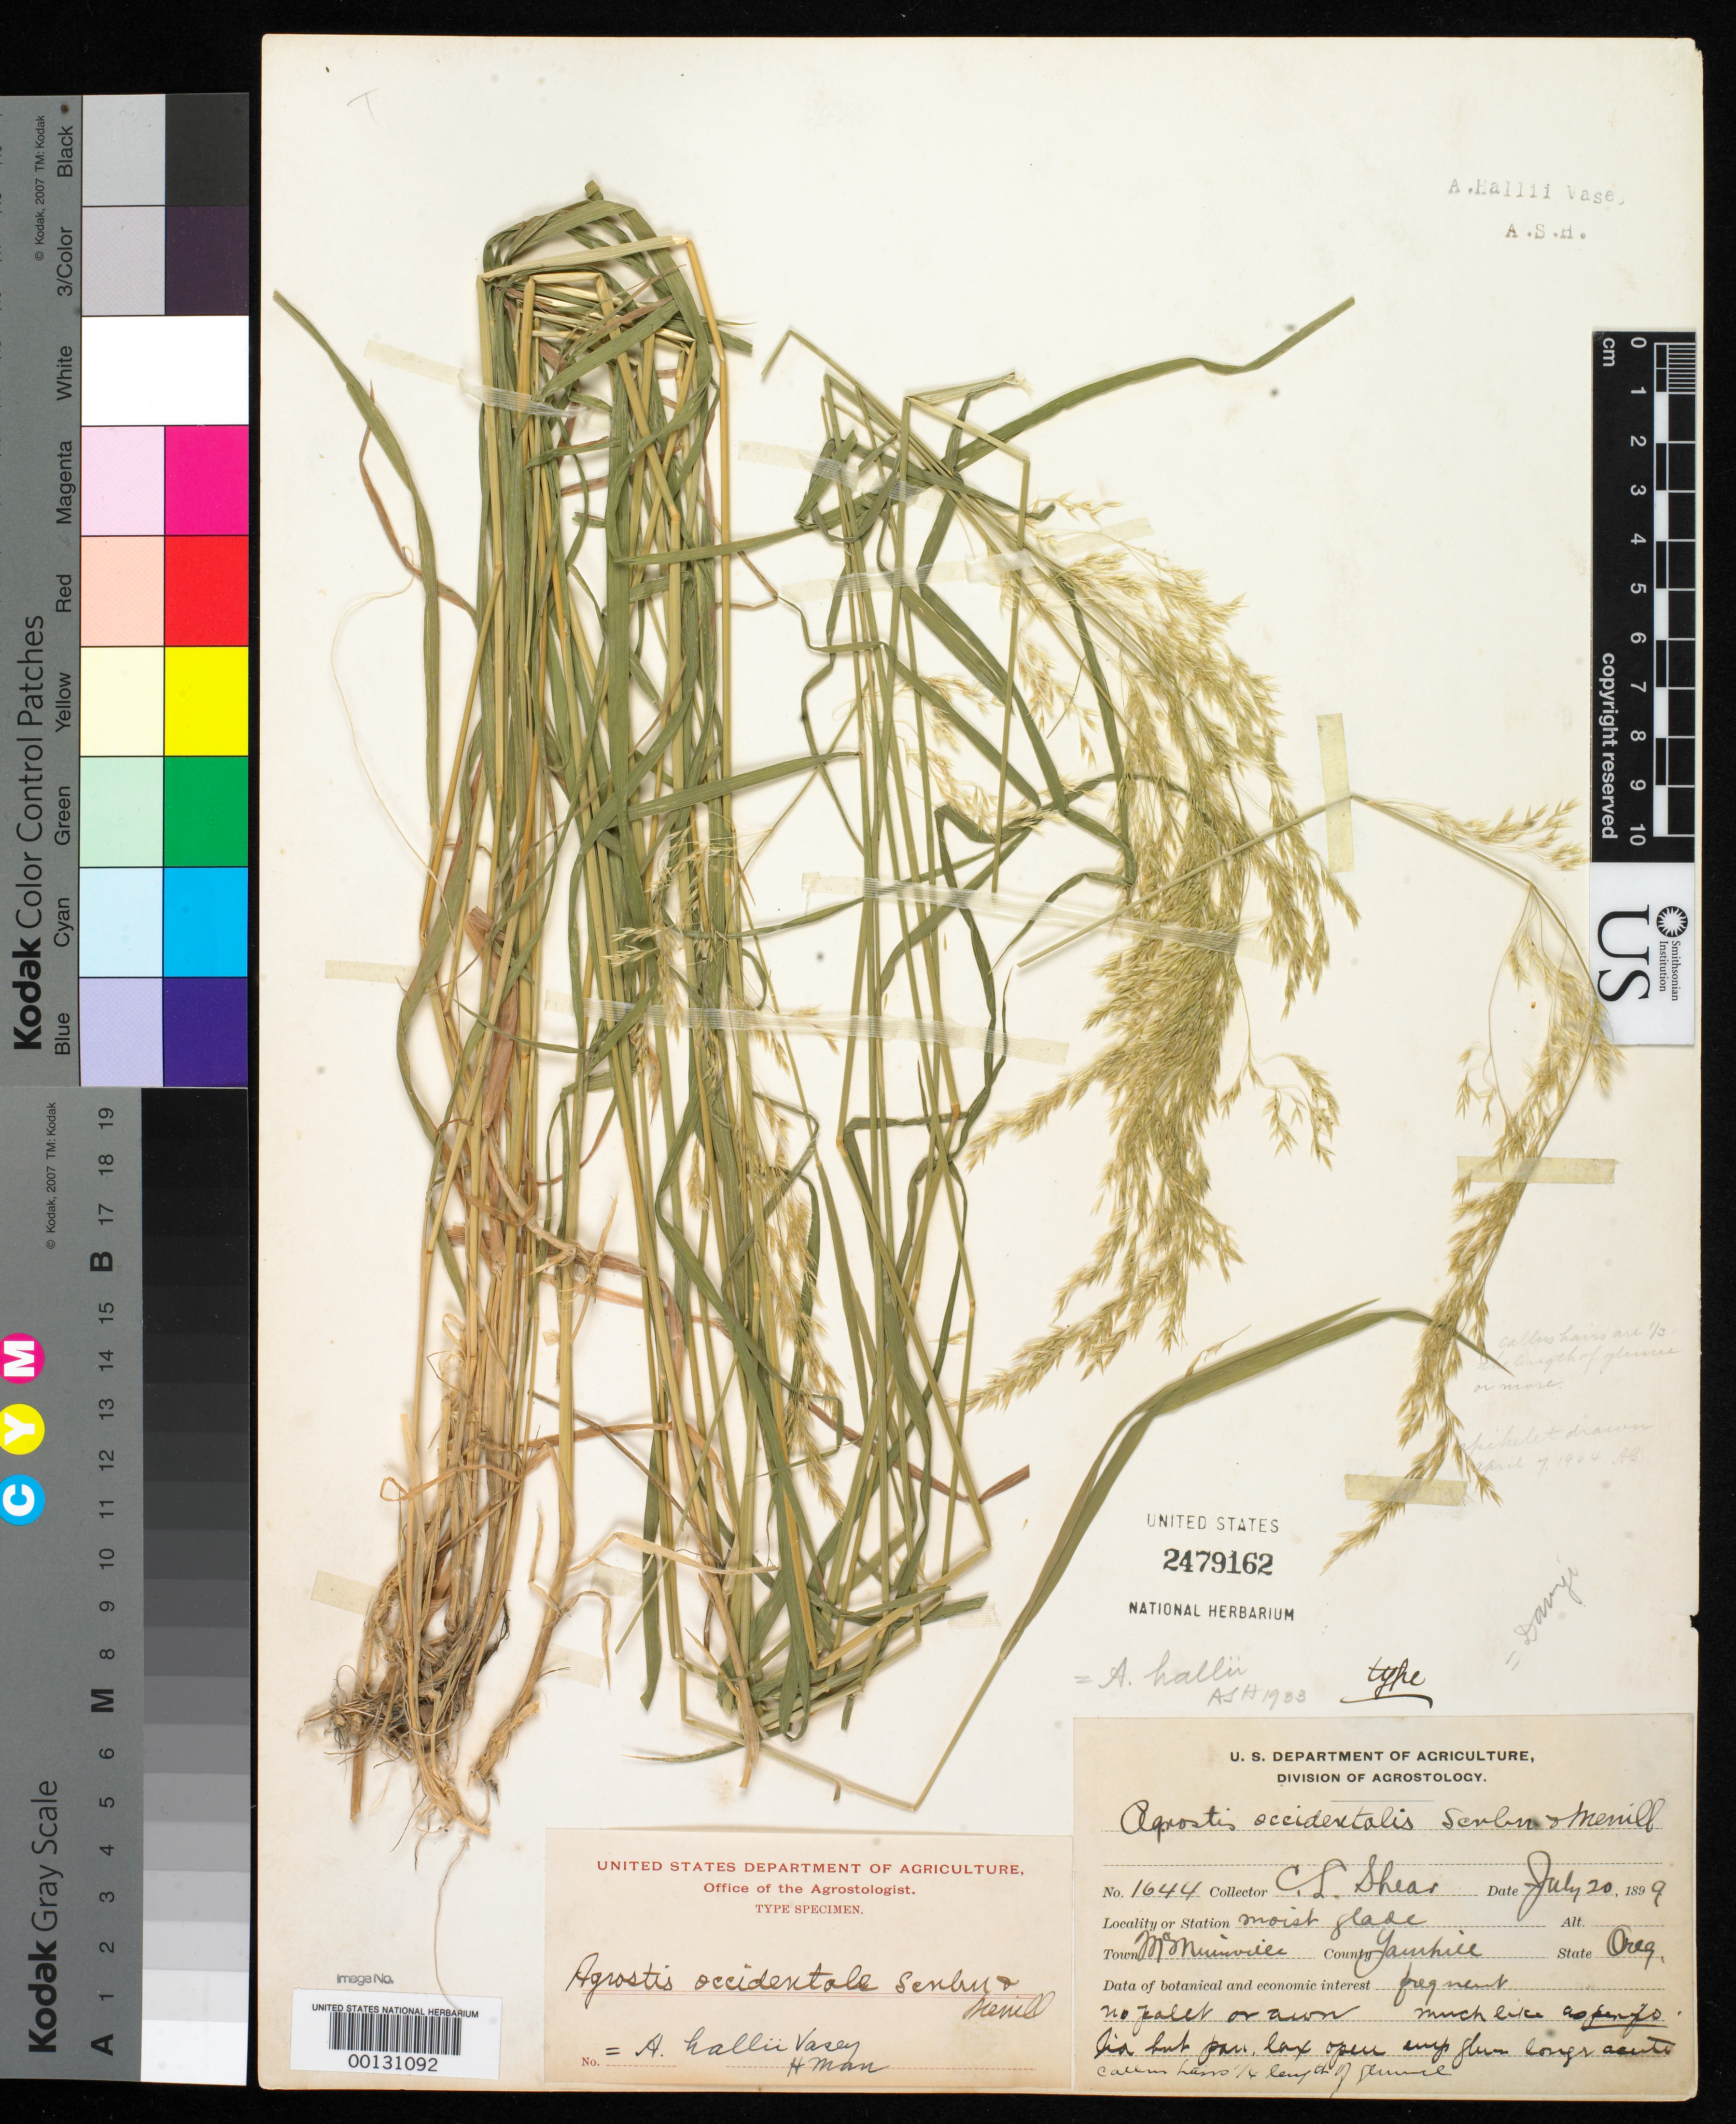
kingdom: Plantae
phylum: Tracheophyta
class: Liliopsida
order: Poales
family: Poaceae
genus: Agrostis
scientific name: Agrostis occidentalis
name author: Scribn. & Merr.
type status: Holotype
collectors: C. L. Shear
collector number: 1644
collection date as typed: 20 Jul 1899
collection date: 1899-07-20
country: United States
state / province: Oregon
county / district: Yamhill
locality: McMinnville.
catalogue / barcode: US 2479162